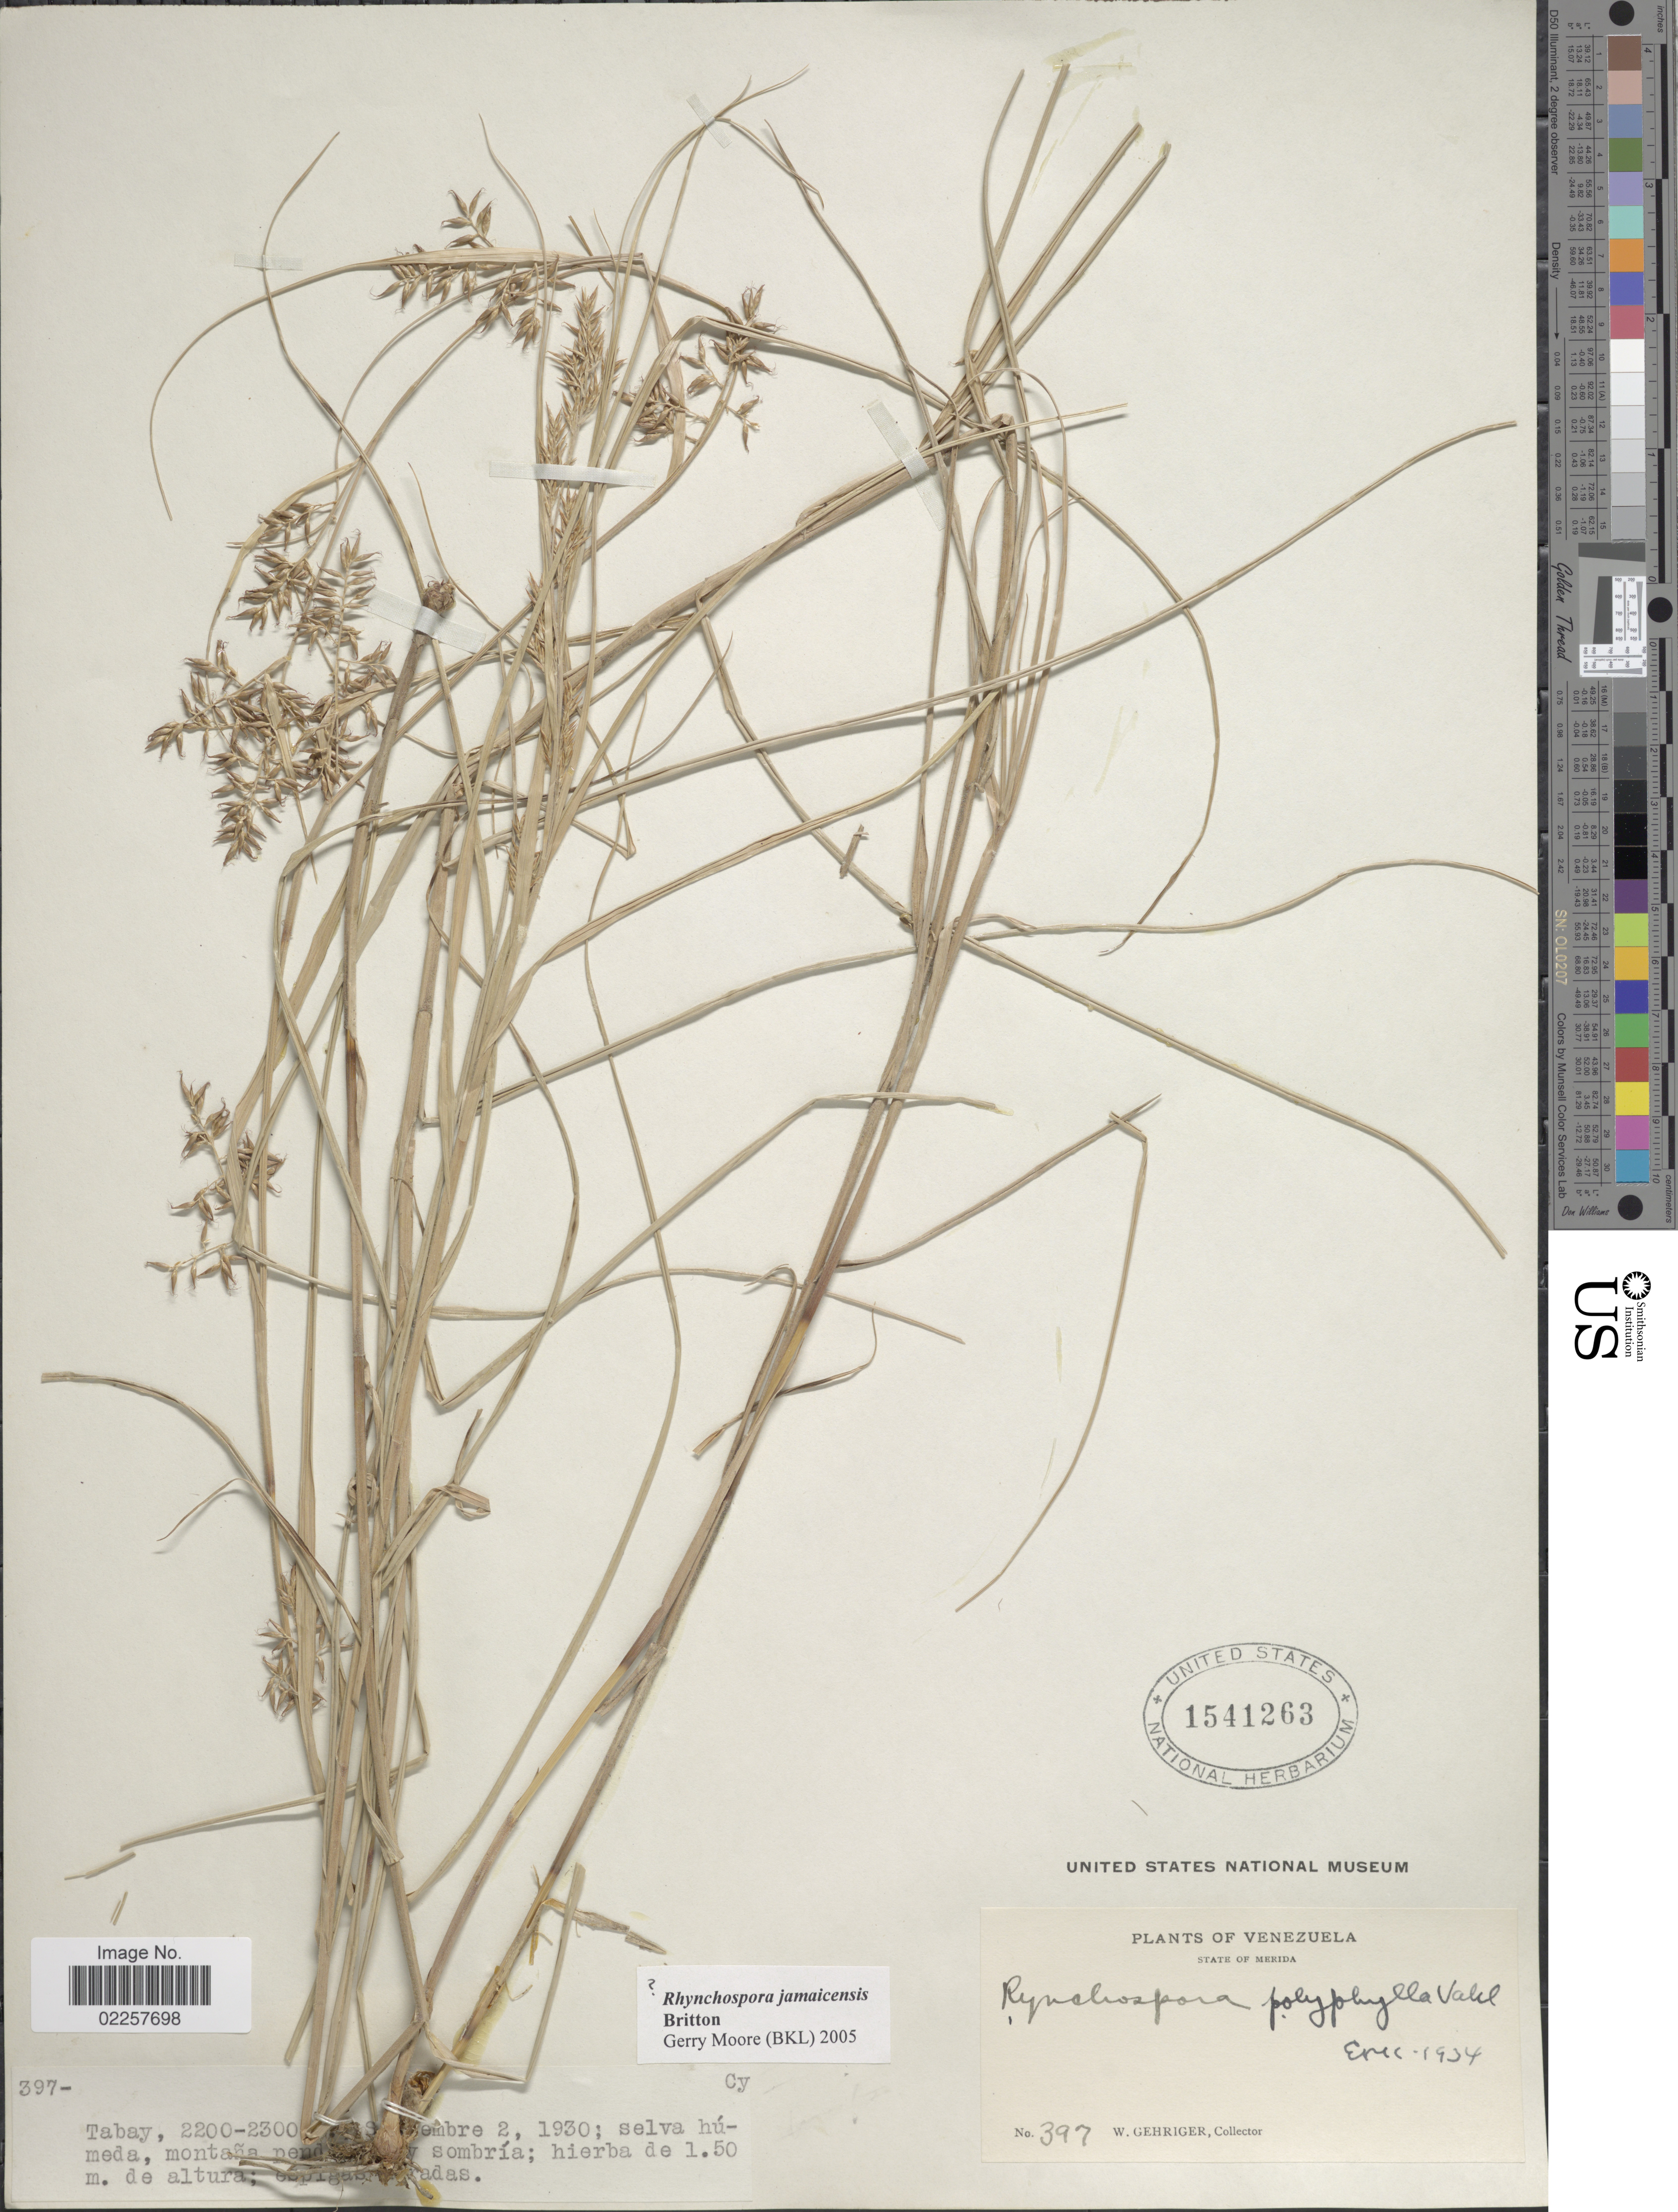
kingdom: Plantae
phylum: Tracheophyta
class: Liliopsida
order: Poales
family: Cyperaceae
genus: Rhynchospora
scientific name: Rhynchospora sp.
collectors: W. Gehriger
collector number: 397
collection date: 1930-09-02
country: Venezuela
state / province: Mérida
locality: Tabay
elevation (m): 2200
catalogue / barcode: US 1541263